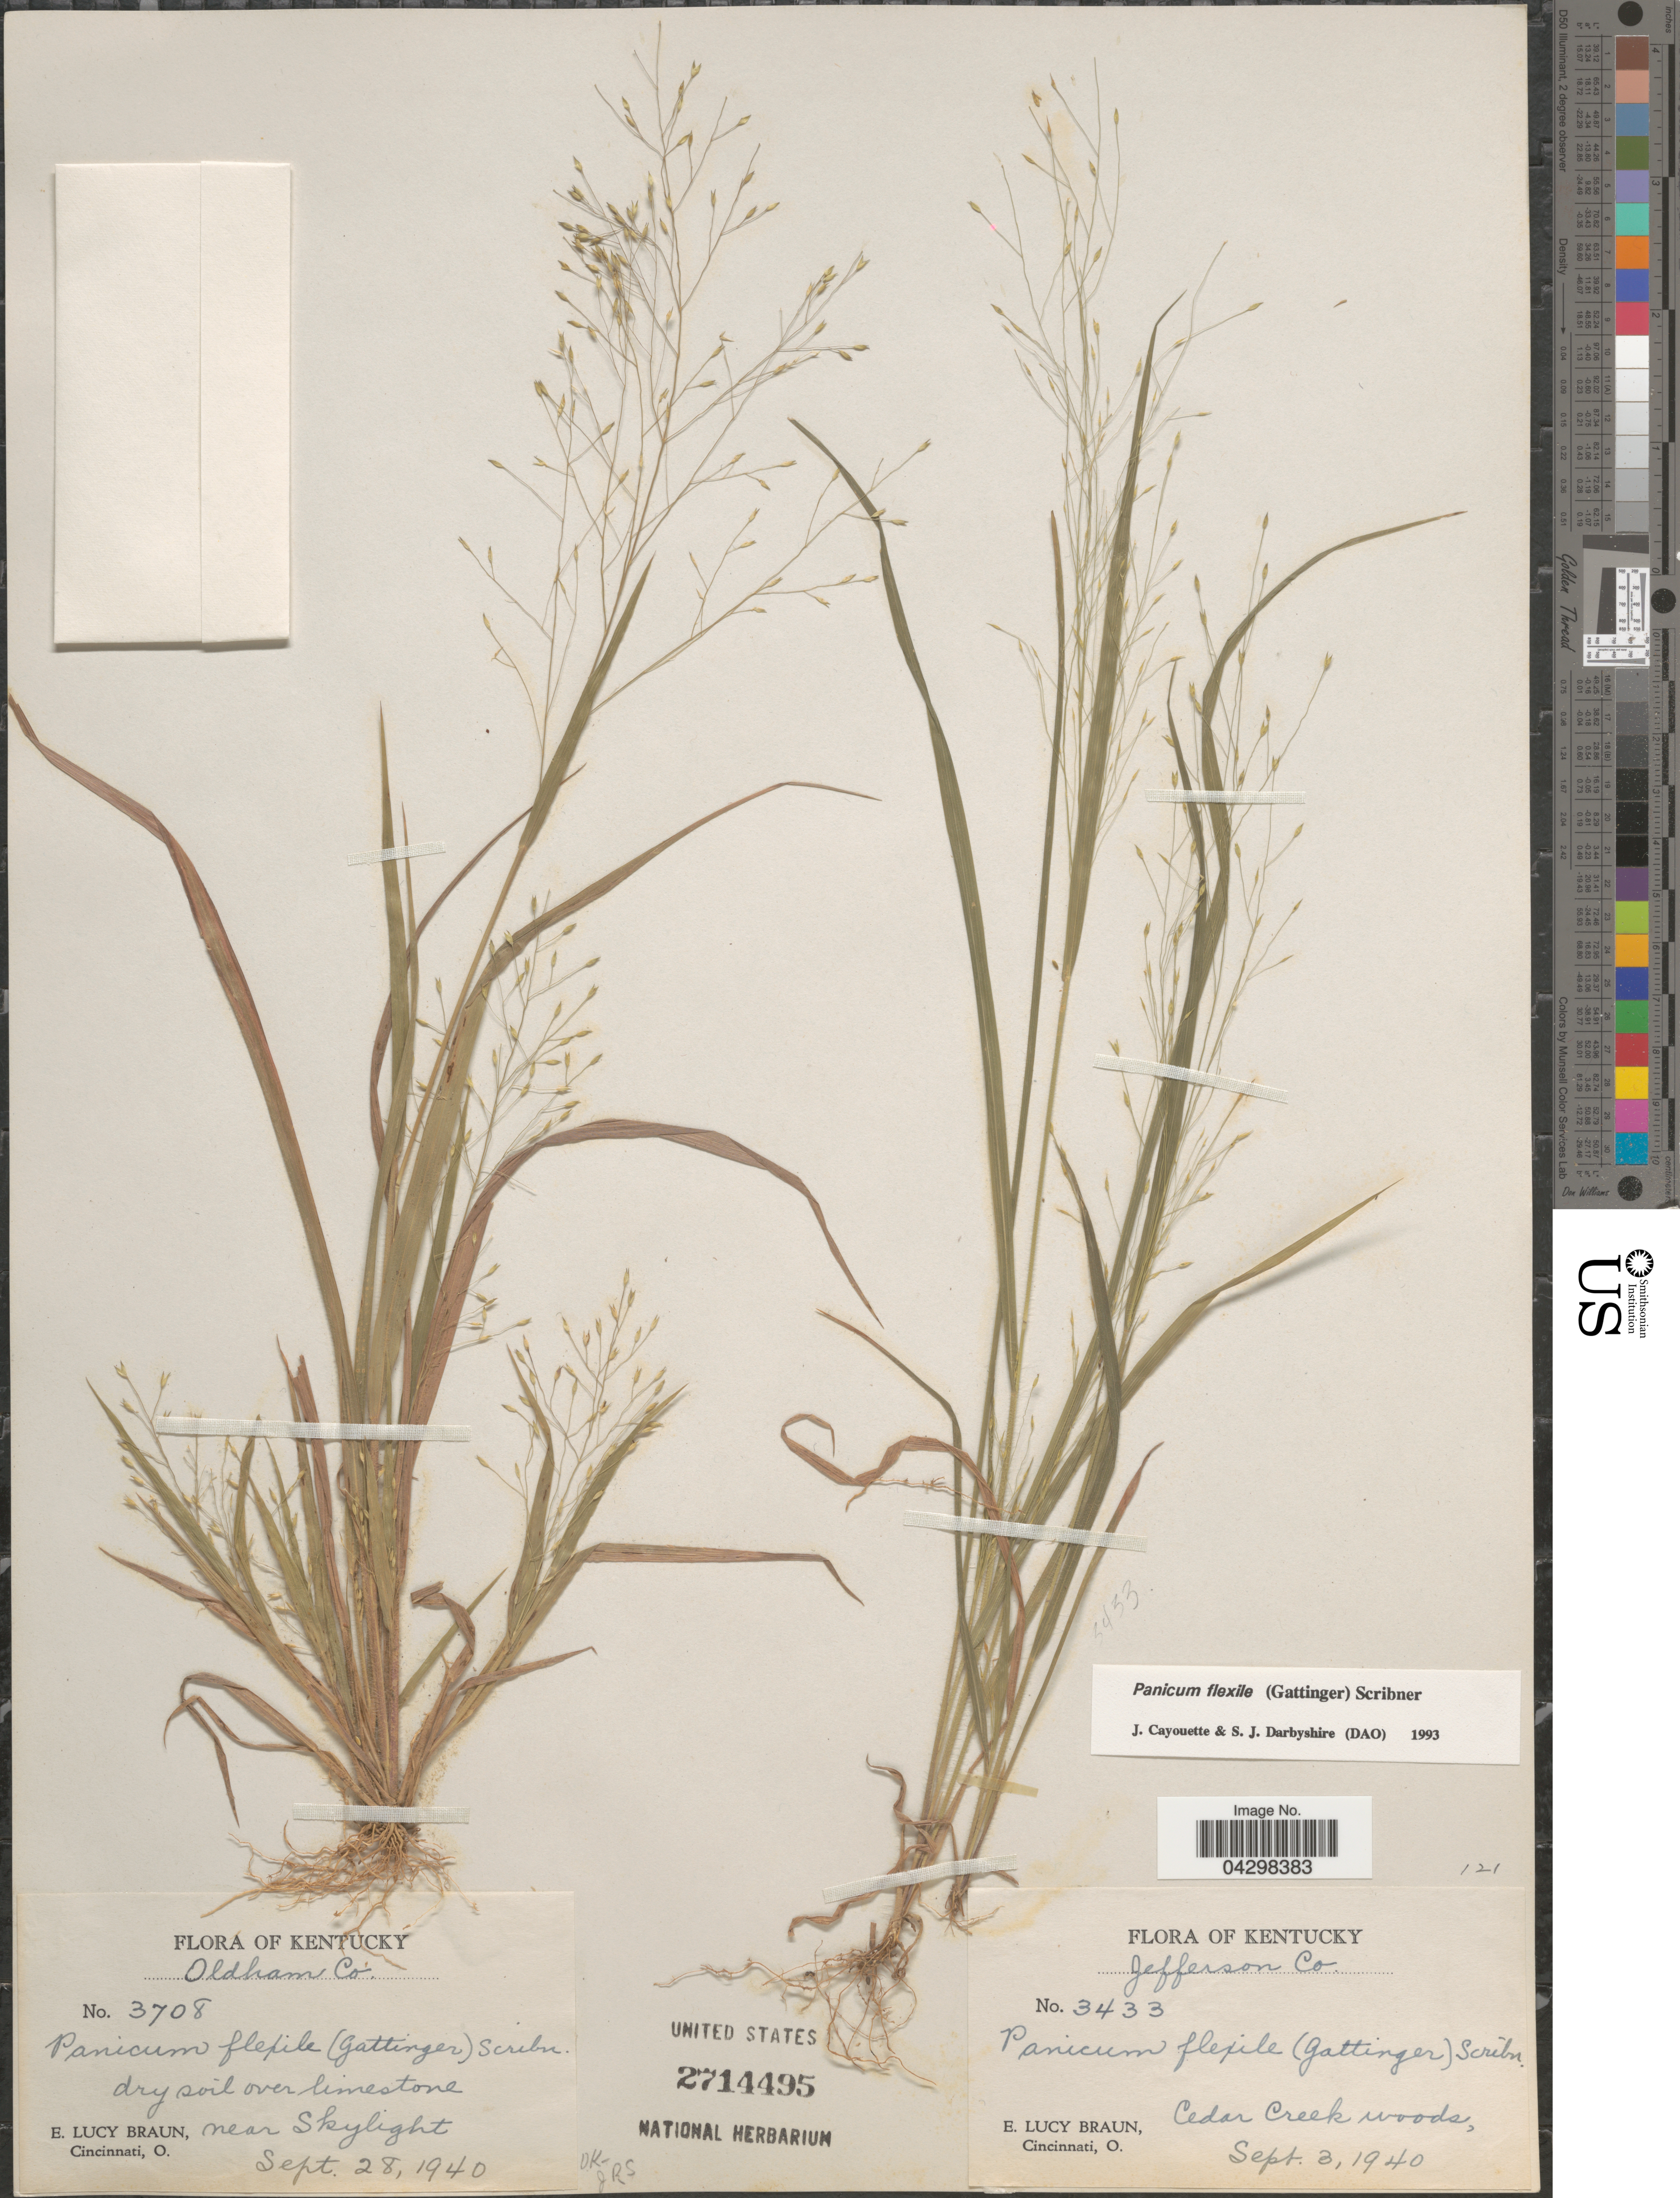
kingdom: Plantae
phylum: Tracheophyta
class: Liliopsida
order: Poales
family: Poaceae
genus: Panicum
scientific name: Panicum flexile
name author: (Gatt.) Scribn.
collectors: E. L. Braun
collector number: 3433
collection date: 1940-09-03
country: United States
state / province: Kentucky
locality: Jefferson Co. Cedar Creek woods.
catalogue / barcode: US 2714495-2